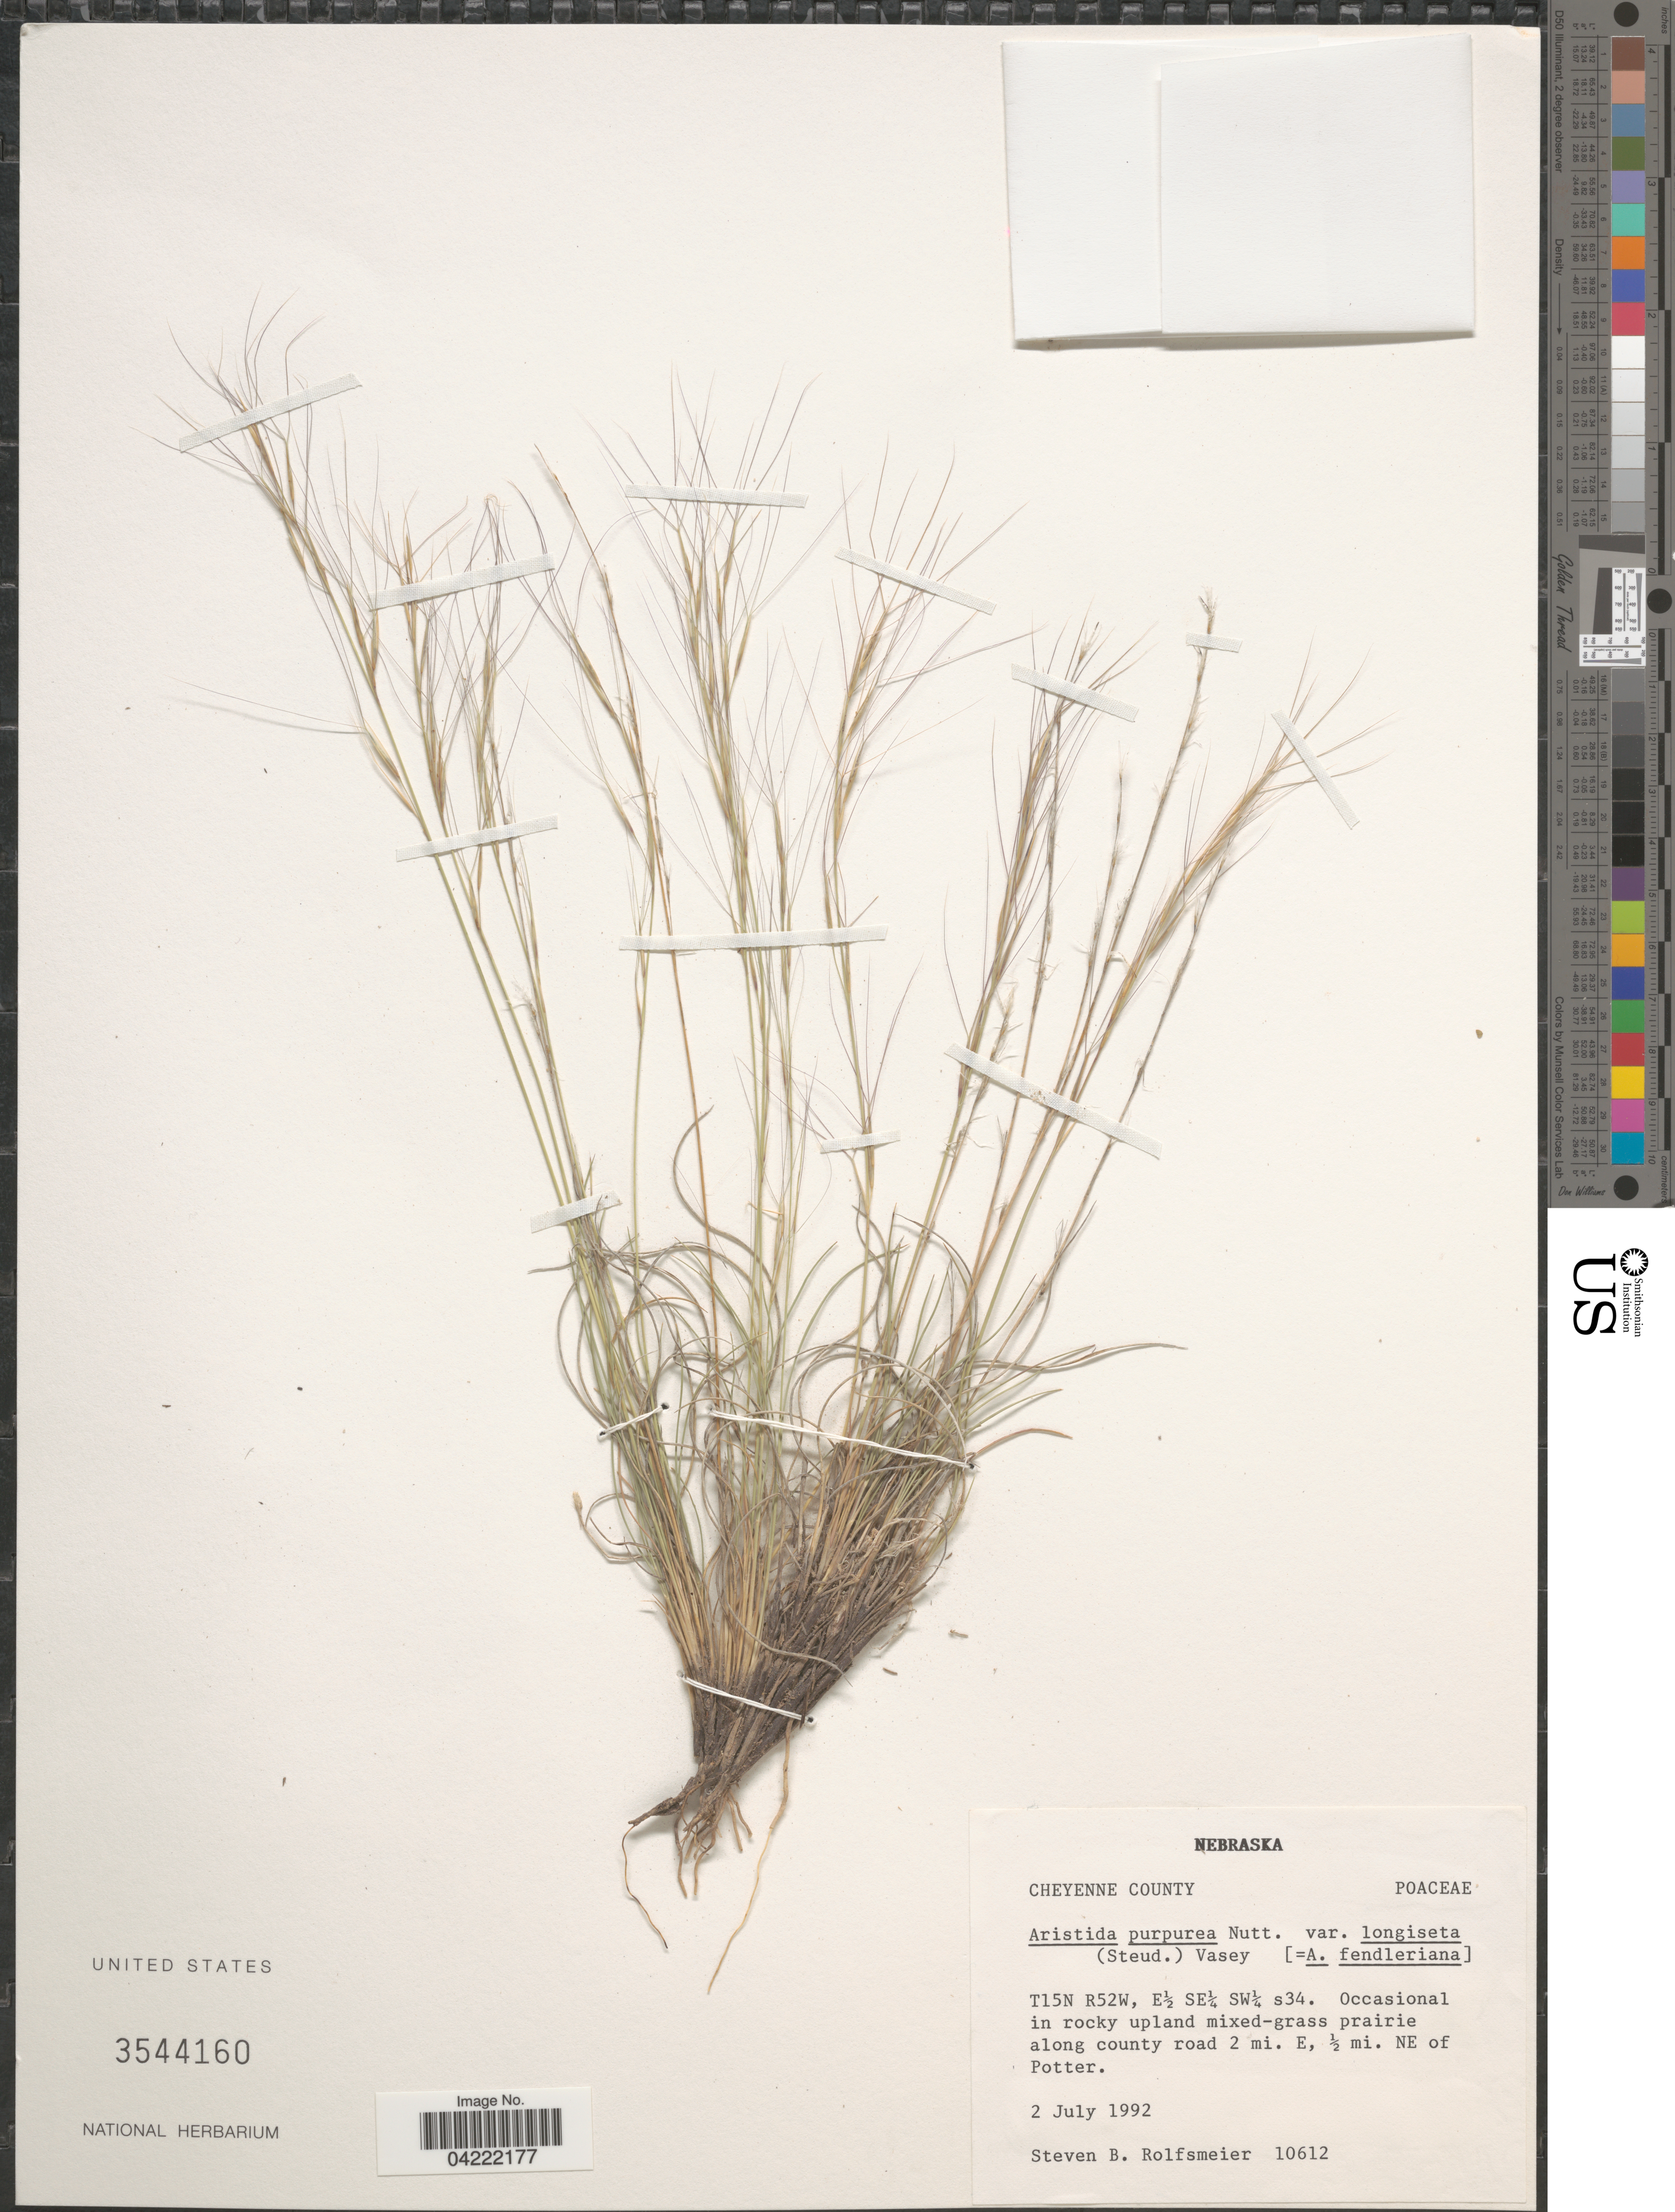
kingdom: Plantae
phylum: Tracheophyta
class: Liliopsida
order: Poales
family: Poaceae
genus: Aristida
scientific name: Aristida purpurea var. longiseta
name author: (Steud.) Vasey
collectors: S. Rolfsmeier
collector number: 10612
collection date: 1992-07-02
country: United States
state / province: Nebraska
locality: Cheyenne County. T15N R52W, E1/2 SE1/4 s34. Occasional in rocky upland mixed-grass prairie along county road 2 mi. E, 1/2 mi. NE of Potter.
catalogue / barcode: US 3544160